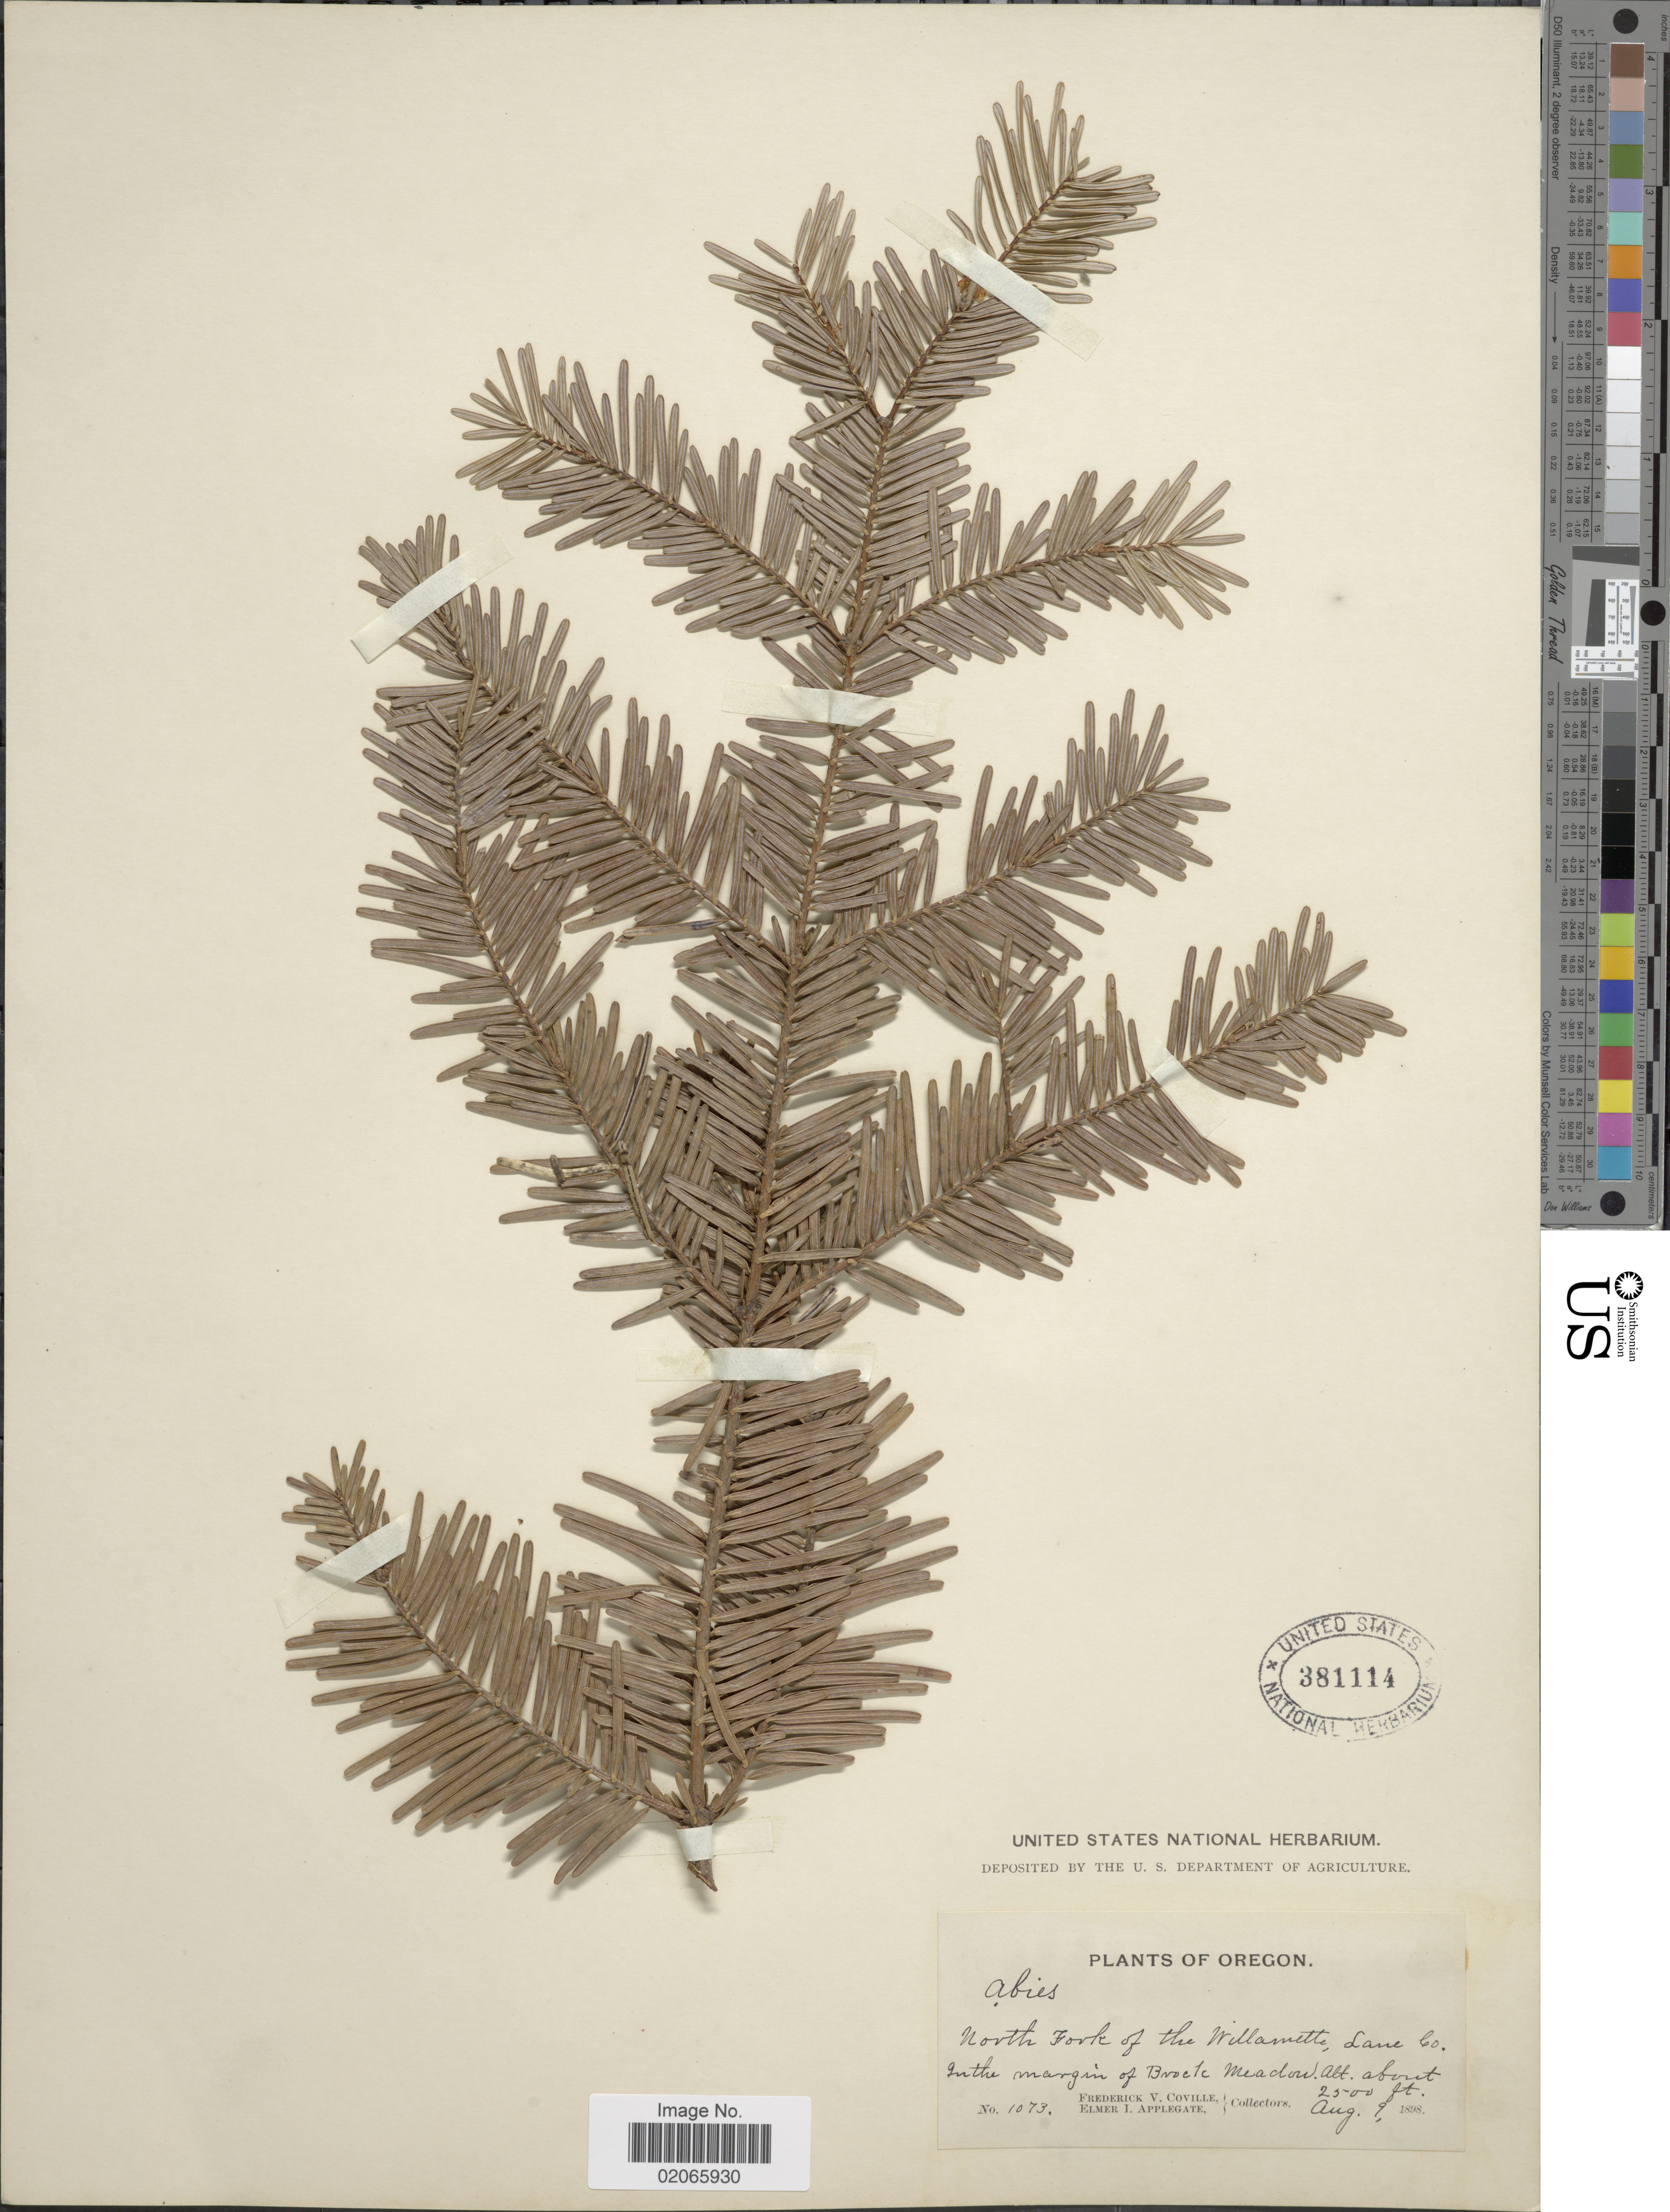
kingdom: Plantae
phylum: Tracheophyta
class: Pinopsida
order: Pinales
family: Pinaceae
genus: Abies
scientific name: Abies sp.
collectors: F. V. Coville & E. I. Applegate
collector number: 1073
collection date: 1898-08-09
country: United States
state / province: Oregon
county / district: Lane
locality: North Fork of the Willamette, Lane Co. In the margin of Brock Meadow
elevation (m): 762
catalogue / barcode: US 381114